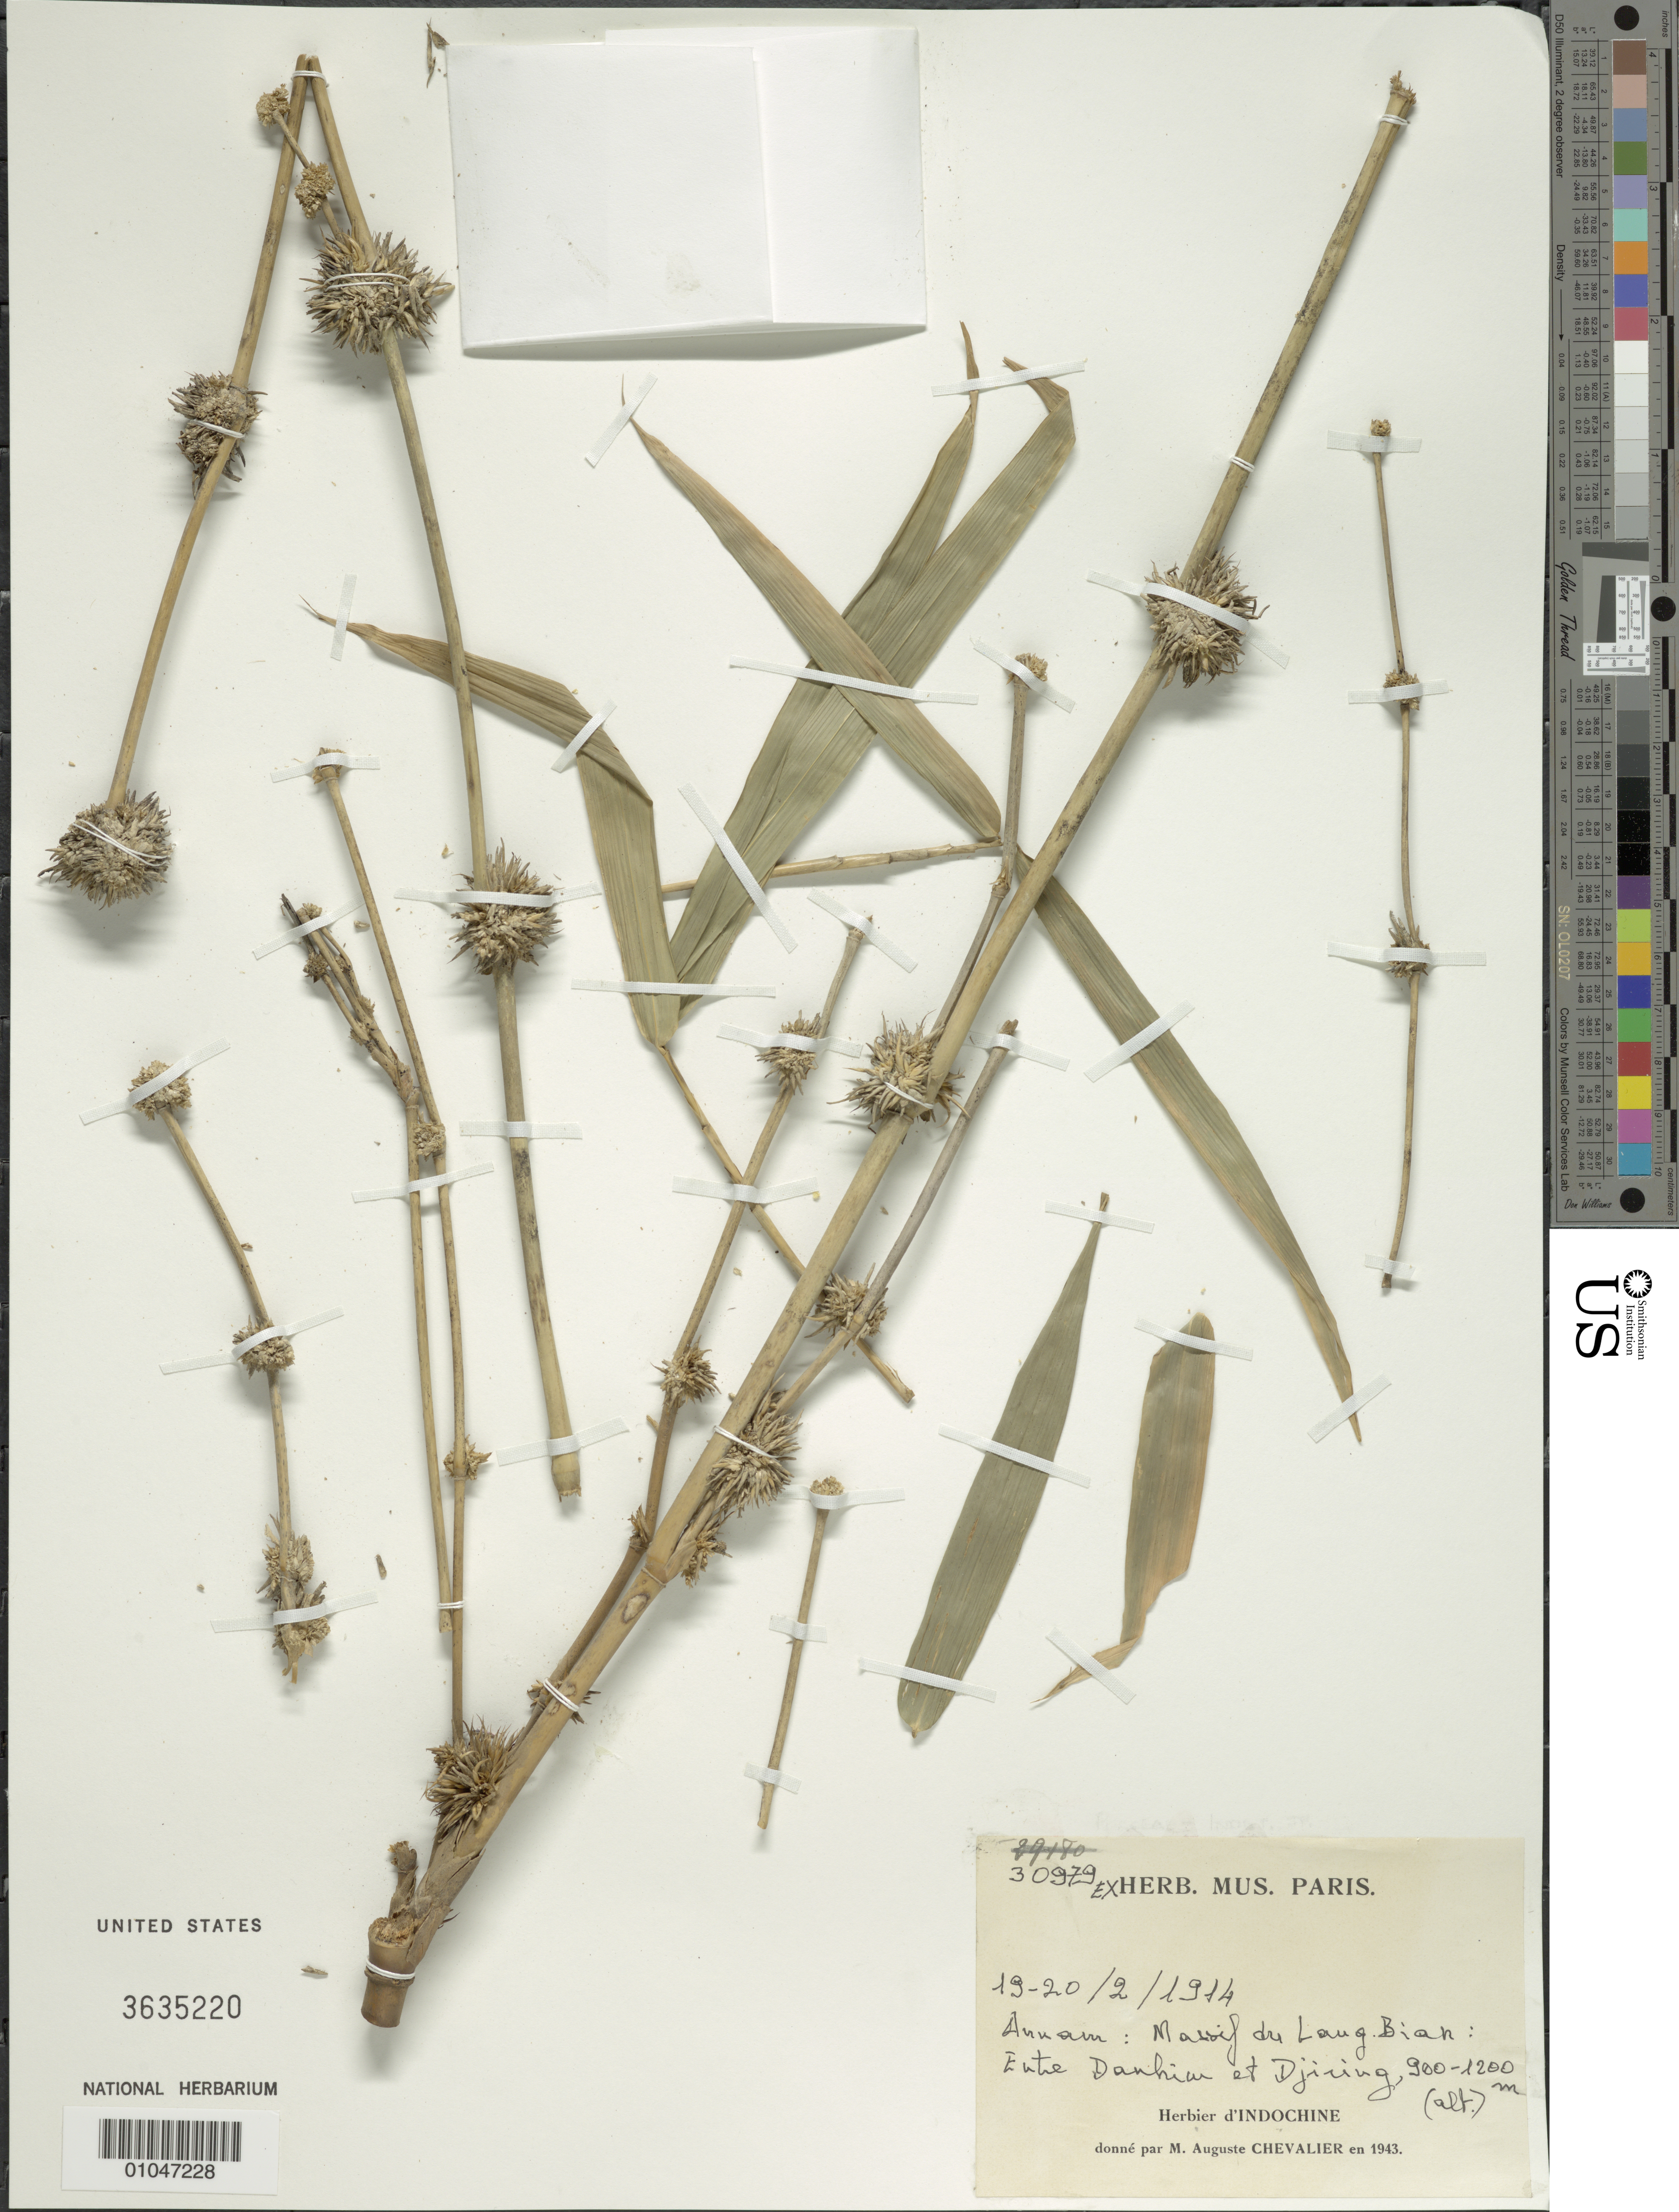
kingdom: Plantae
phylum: Tracheophyta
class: Liliopsida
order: Poales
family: Poaceae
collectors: A. J. Chevalier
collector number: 30979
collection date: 1914-02-19/1914-02-20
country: Vietnam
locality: (?) Annam: Massif du Lang. Biak: Entre Dankiw et Djiring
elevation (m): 900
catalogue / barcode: US 3635220